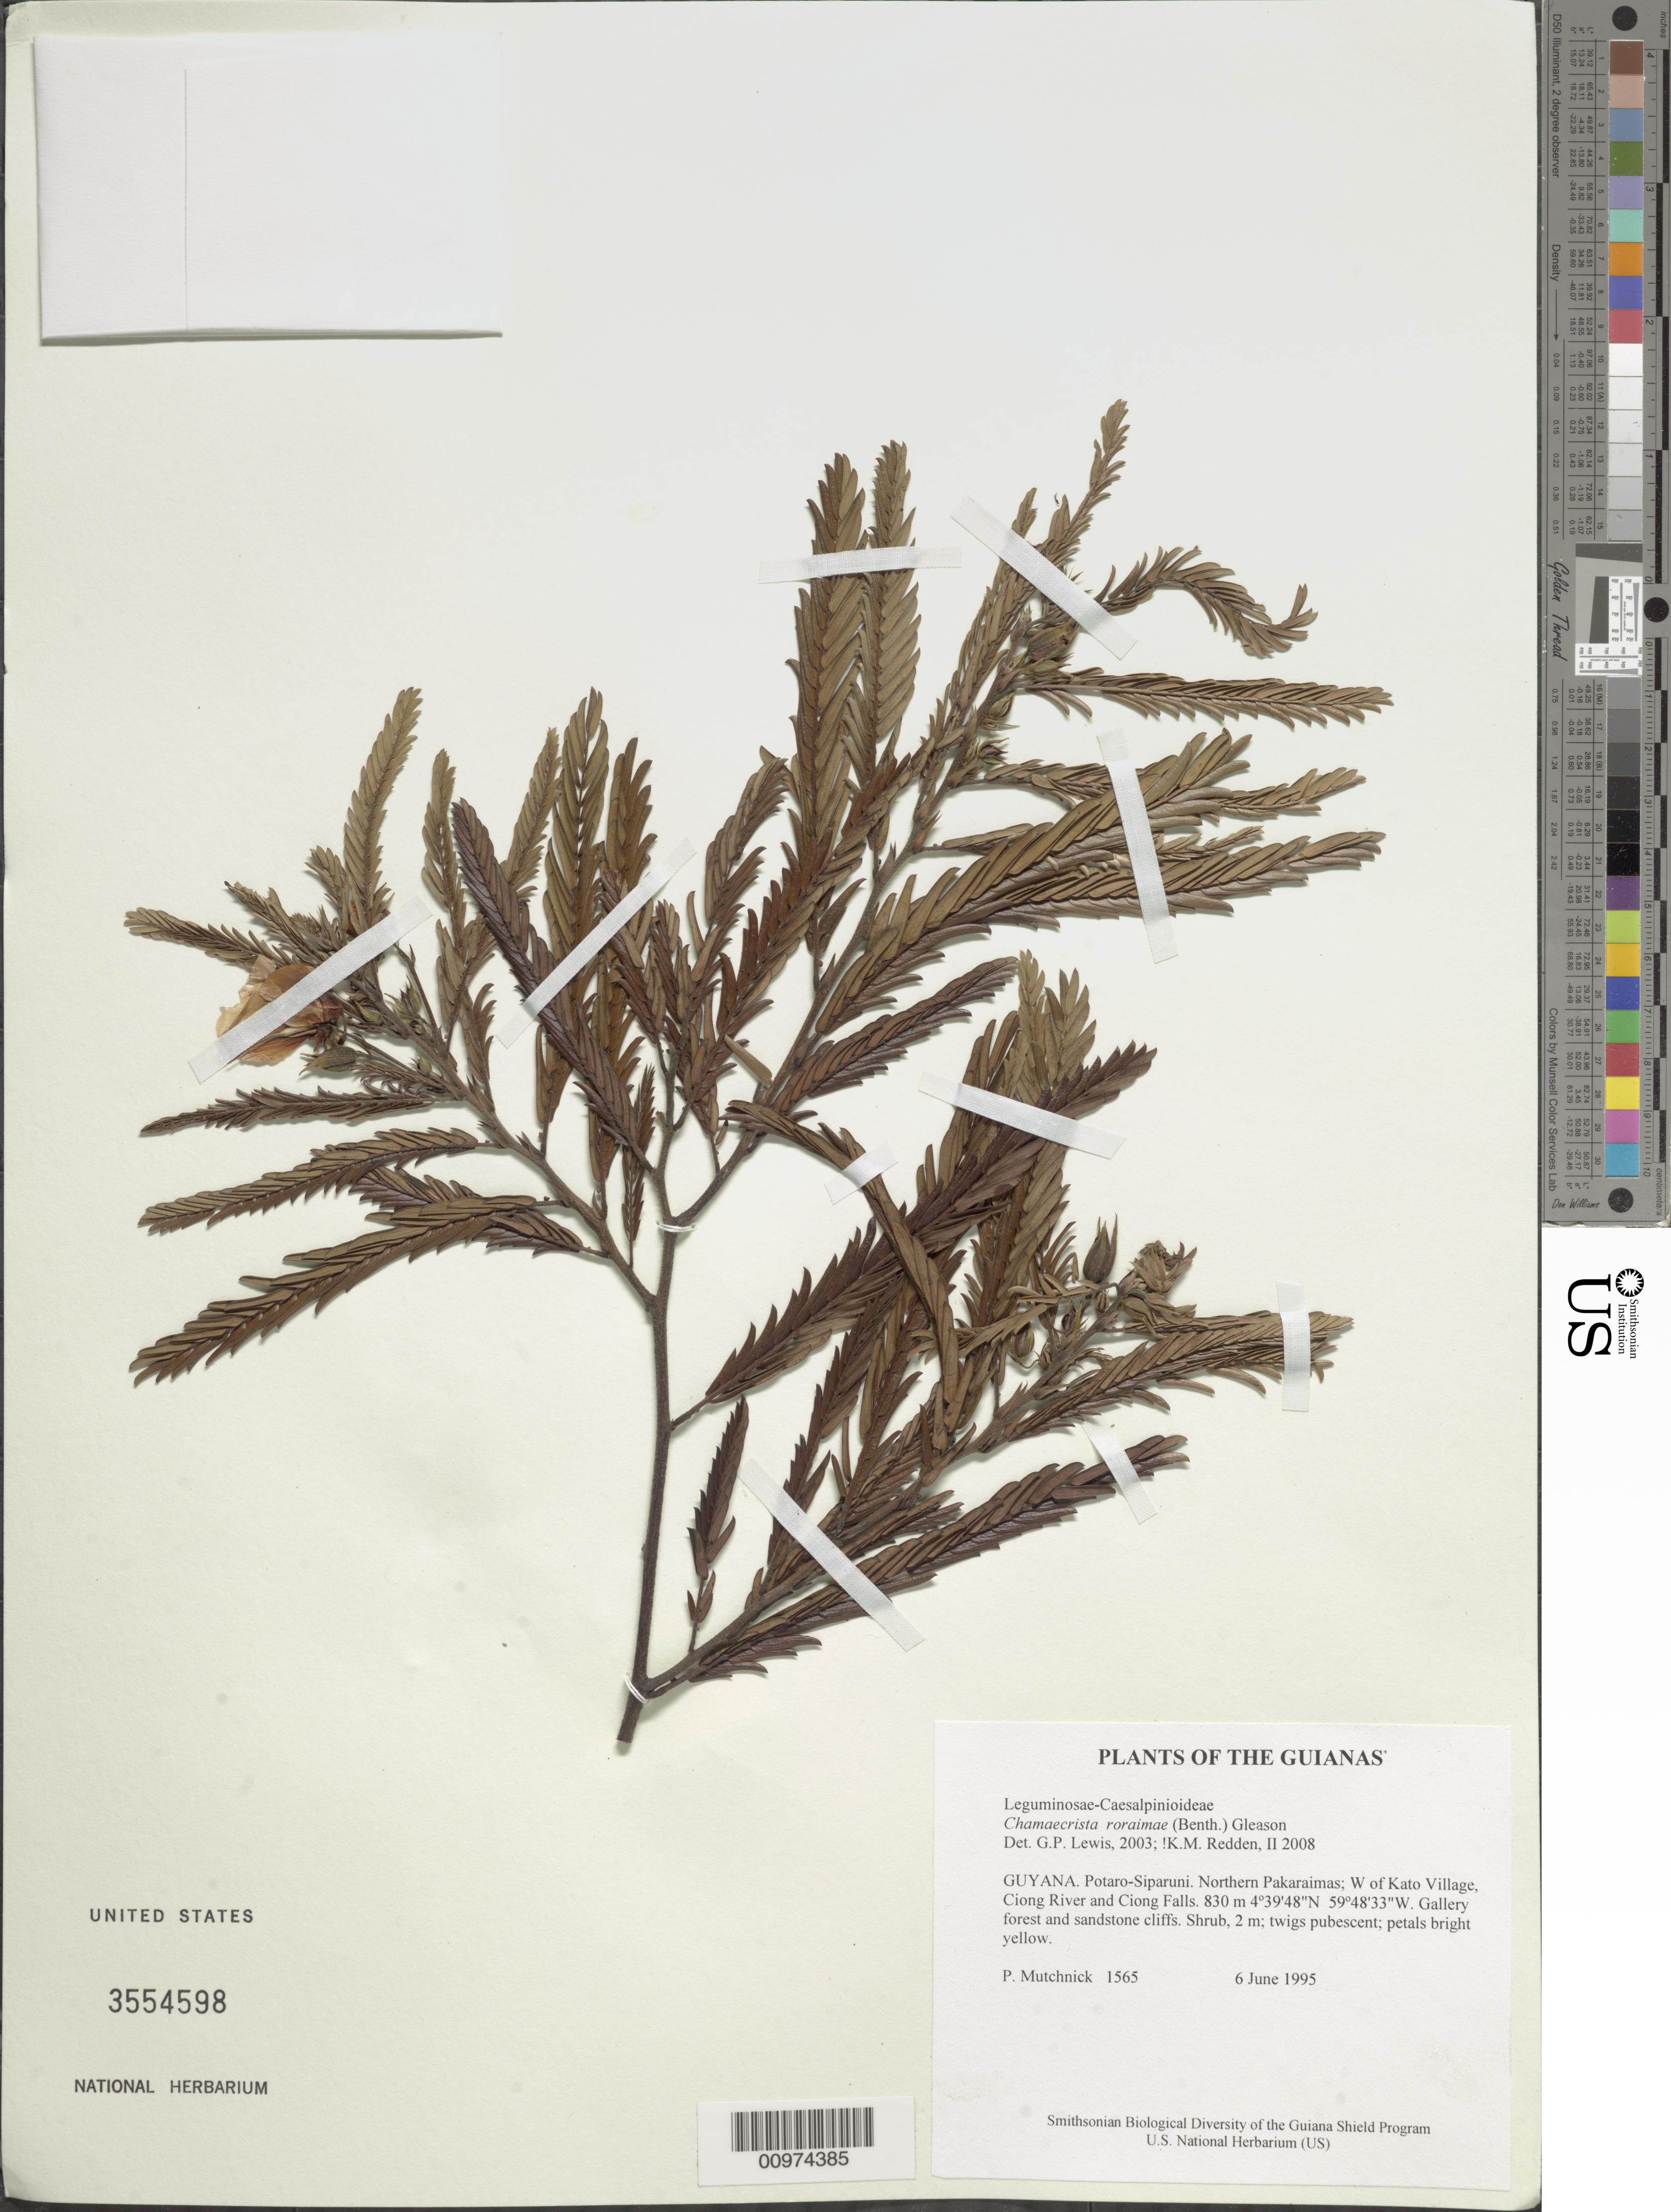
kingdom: Plantae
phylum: Tracheophyta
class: Magnoliopsida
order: Fabales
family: Fabaceae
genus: Chamaecrista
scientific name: Chamaecrista roraimae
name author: (Benth.) Gleason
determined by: Redden, K. M.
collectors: P. Mutchnick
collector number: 1565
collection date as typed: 6 June 1995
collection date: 1995-06-06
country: Guyana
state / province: Potaro-Siparuni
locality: Northern Pakaraimas; W of Kato Village, Ciong River and Ciong Falls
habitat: Gallery forest and sandstone cliffs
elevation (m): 830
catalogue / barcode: US 3554598